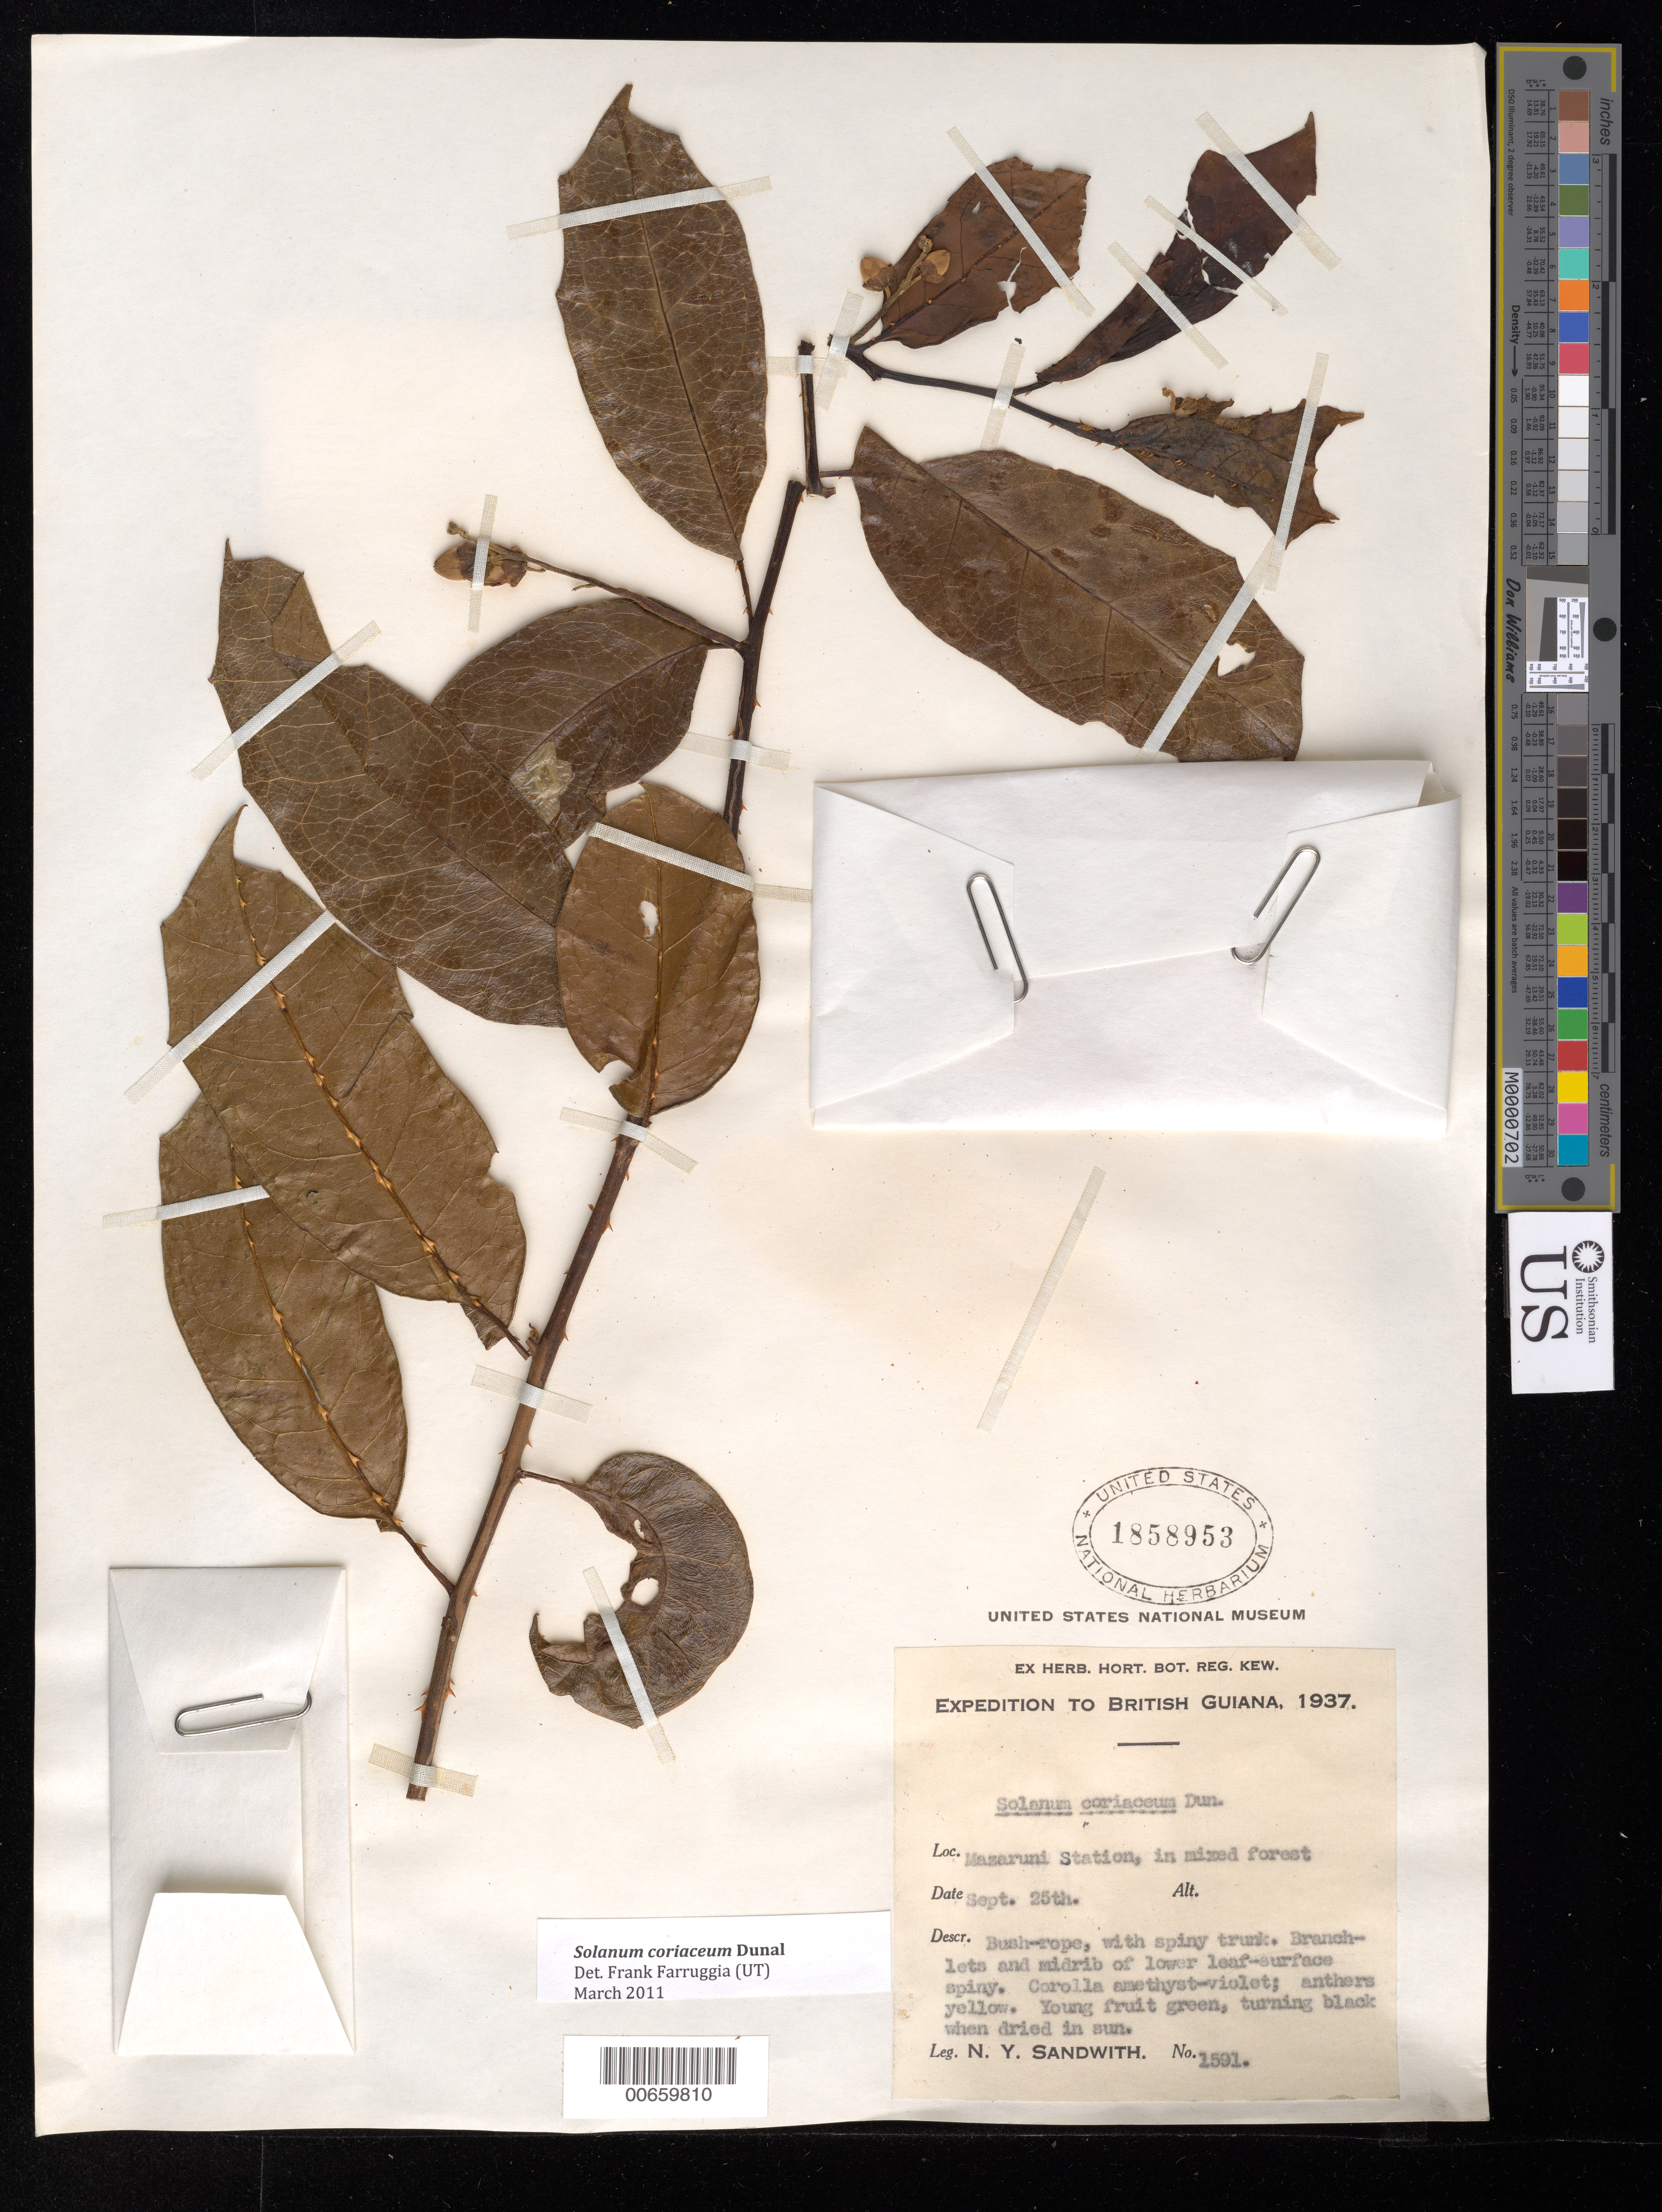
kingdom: Plantae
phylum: Tracheophyta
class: Magnoliopsida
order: Solanales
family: Solanaceae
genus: Solanum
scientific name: Solanum coriaceum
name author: Dunal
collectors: N. Y. Sandwith & Kew Expedition to British Guiana, 1937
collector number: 1591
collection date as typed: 9 Sep 1937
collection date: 1937-09-09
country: Guyana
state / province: Cuyuni-Mazaruni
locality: Mazaruni Station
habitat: Mixed forest.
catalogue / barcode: US 1858953